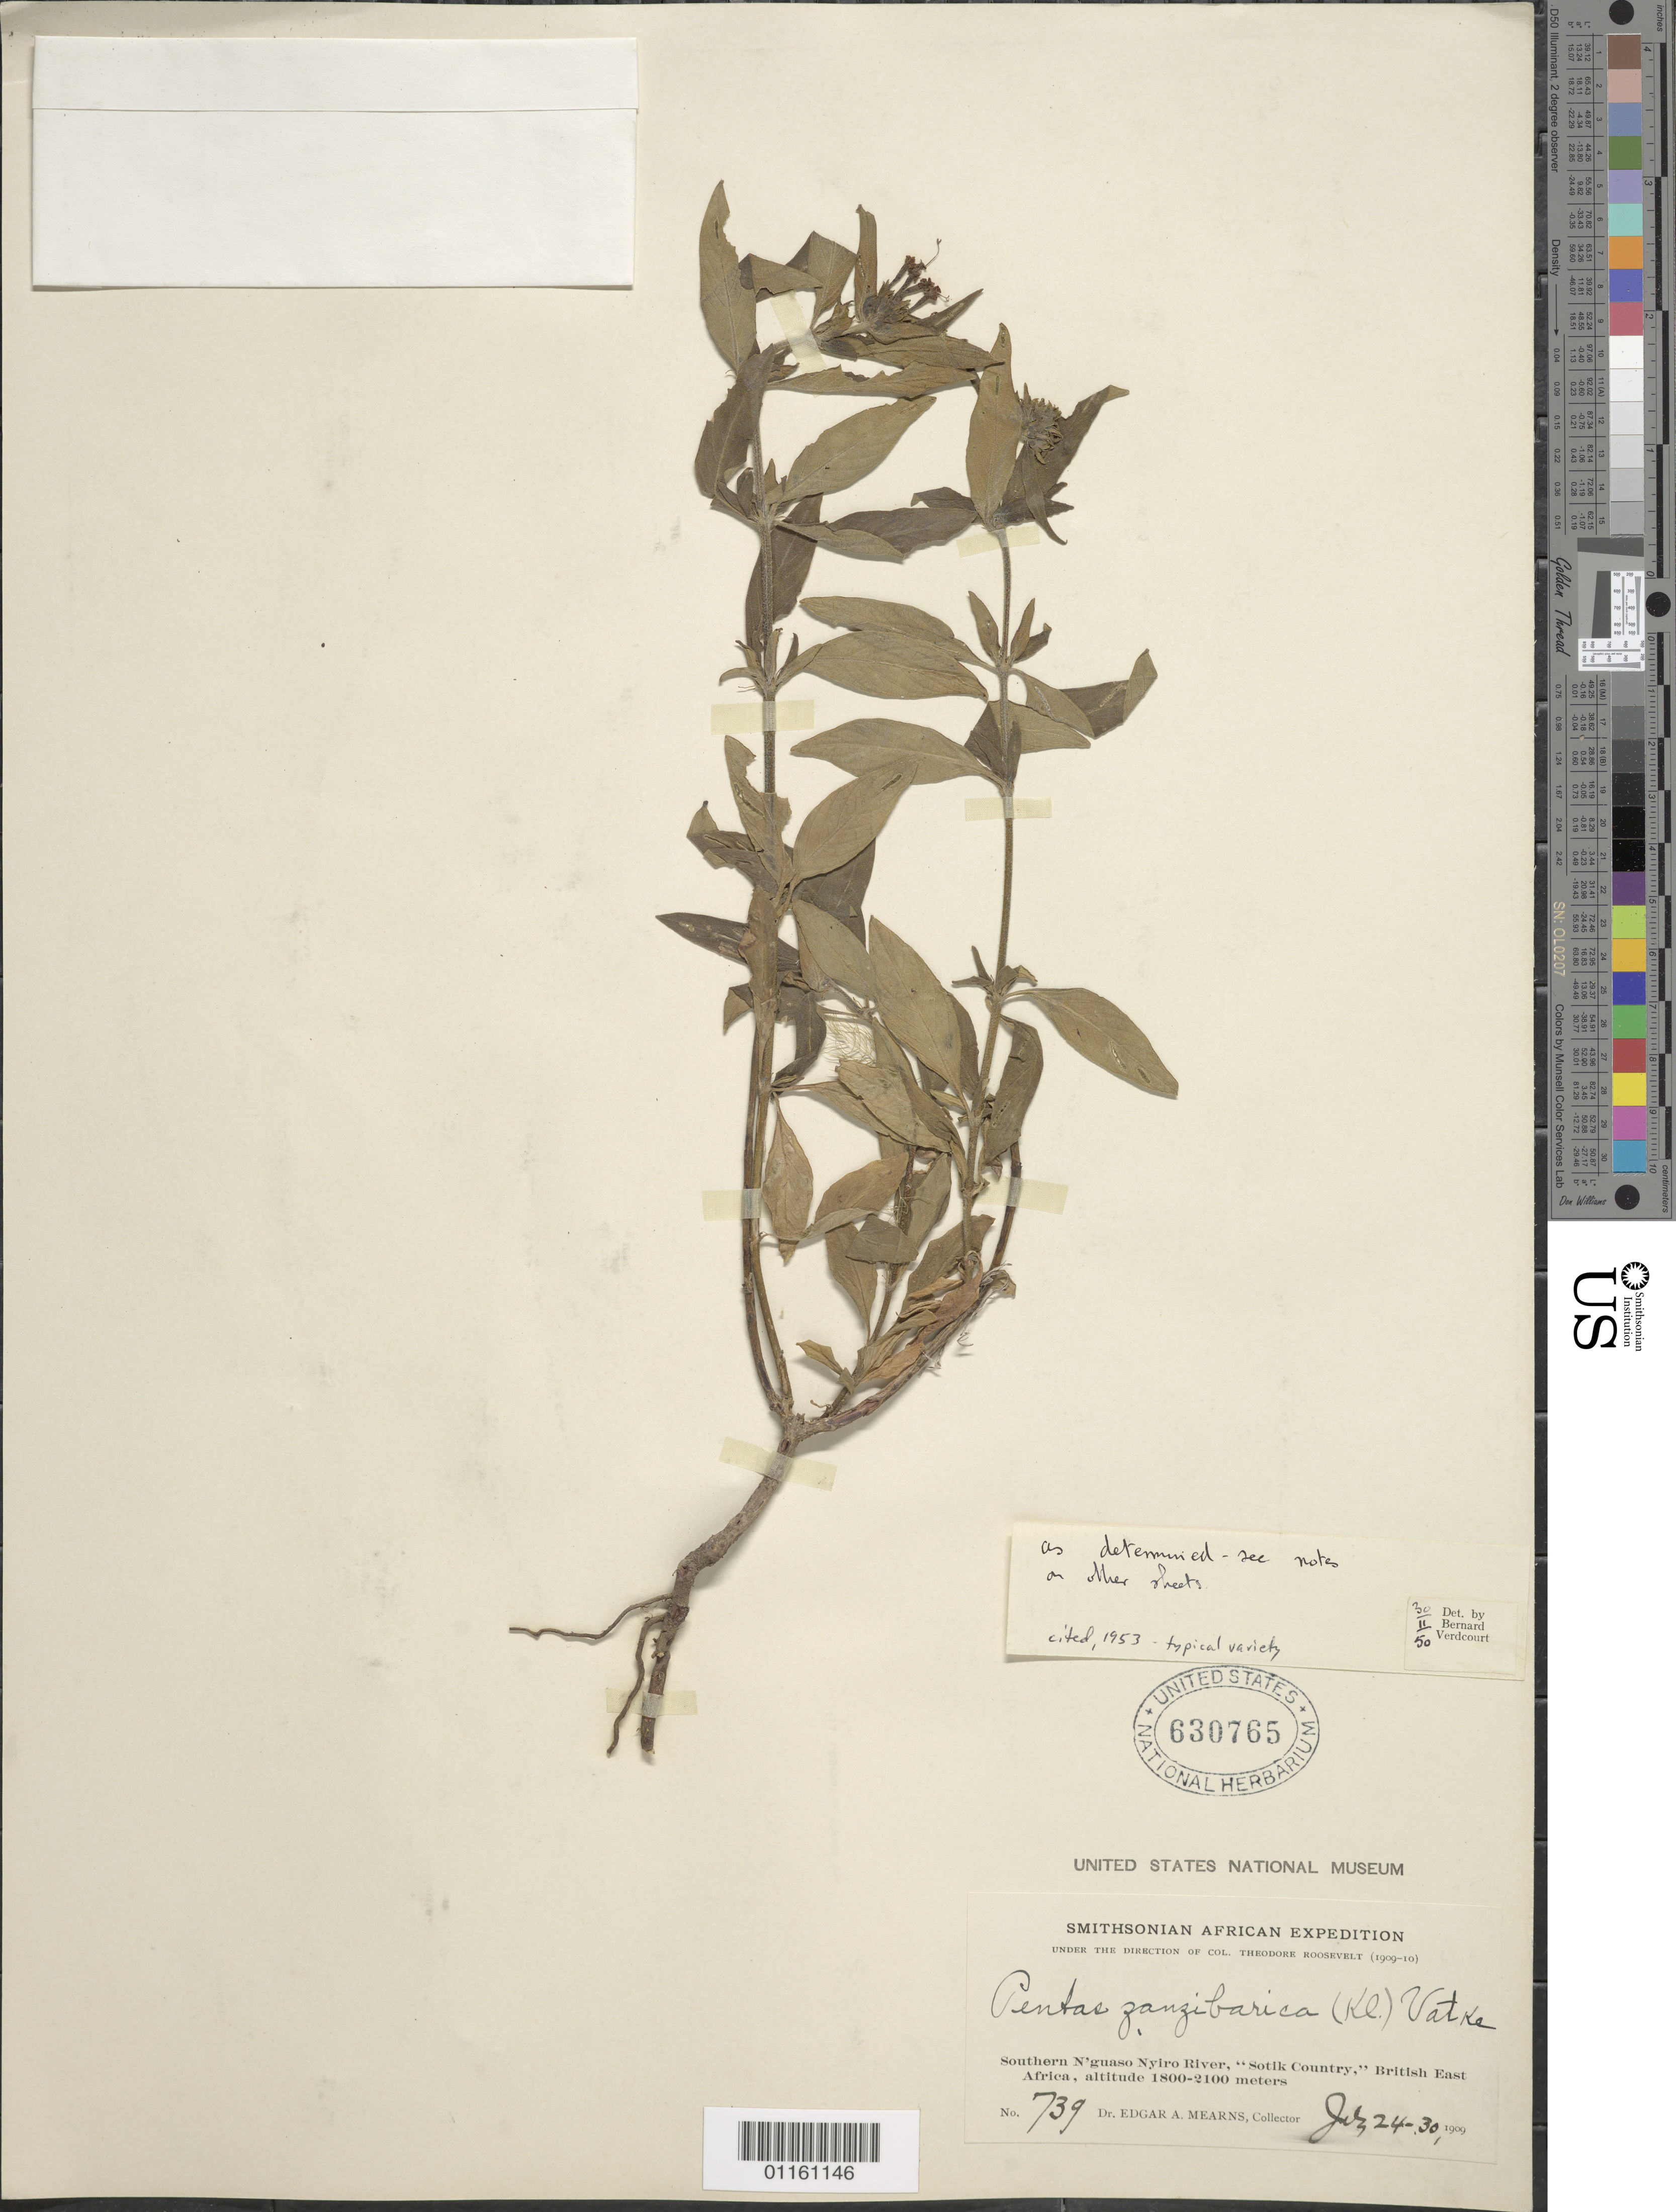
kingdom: Plantae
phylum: Tracheophyta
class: Magnoliopsida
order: Gentianales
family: Rubiaceae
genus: Pentas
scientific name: Pentas zanzibarica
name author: (Klotzsch) Vatke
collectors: E. A. Mearns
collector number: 739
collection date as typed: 24 Jul 1909 to 30 Jul 1909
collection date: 1909-07-24/1909-07-30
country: Kenya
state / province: Bomet / Narok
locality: Southern N'guaso Nyiro River. " Sotik Country"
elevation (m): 1800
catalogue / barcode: US 630765